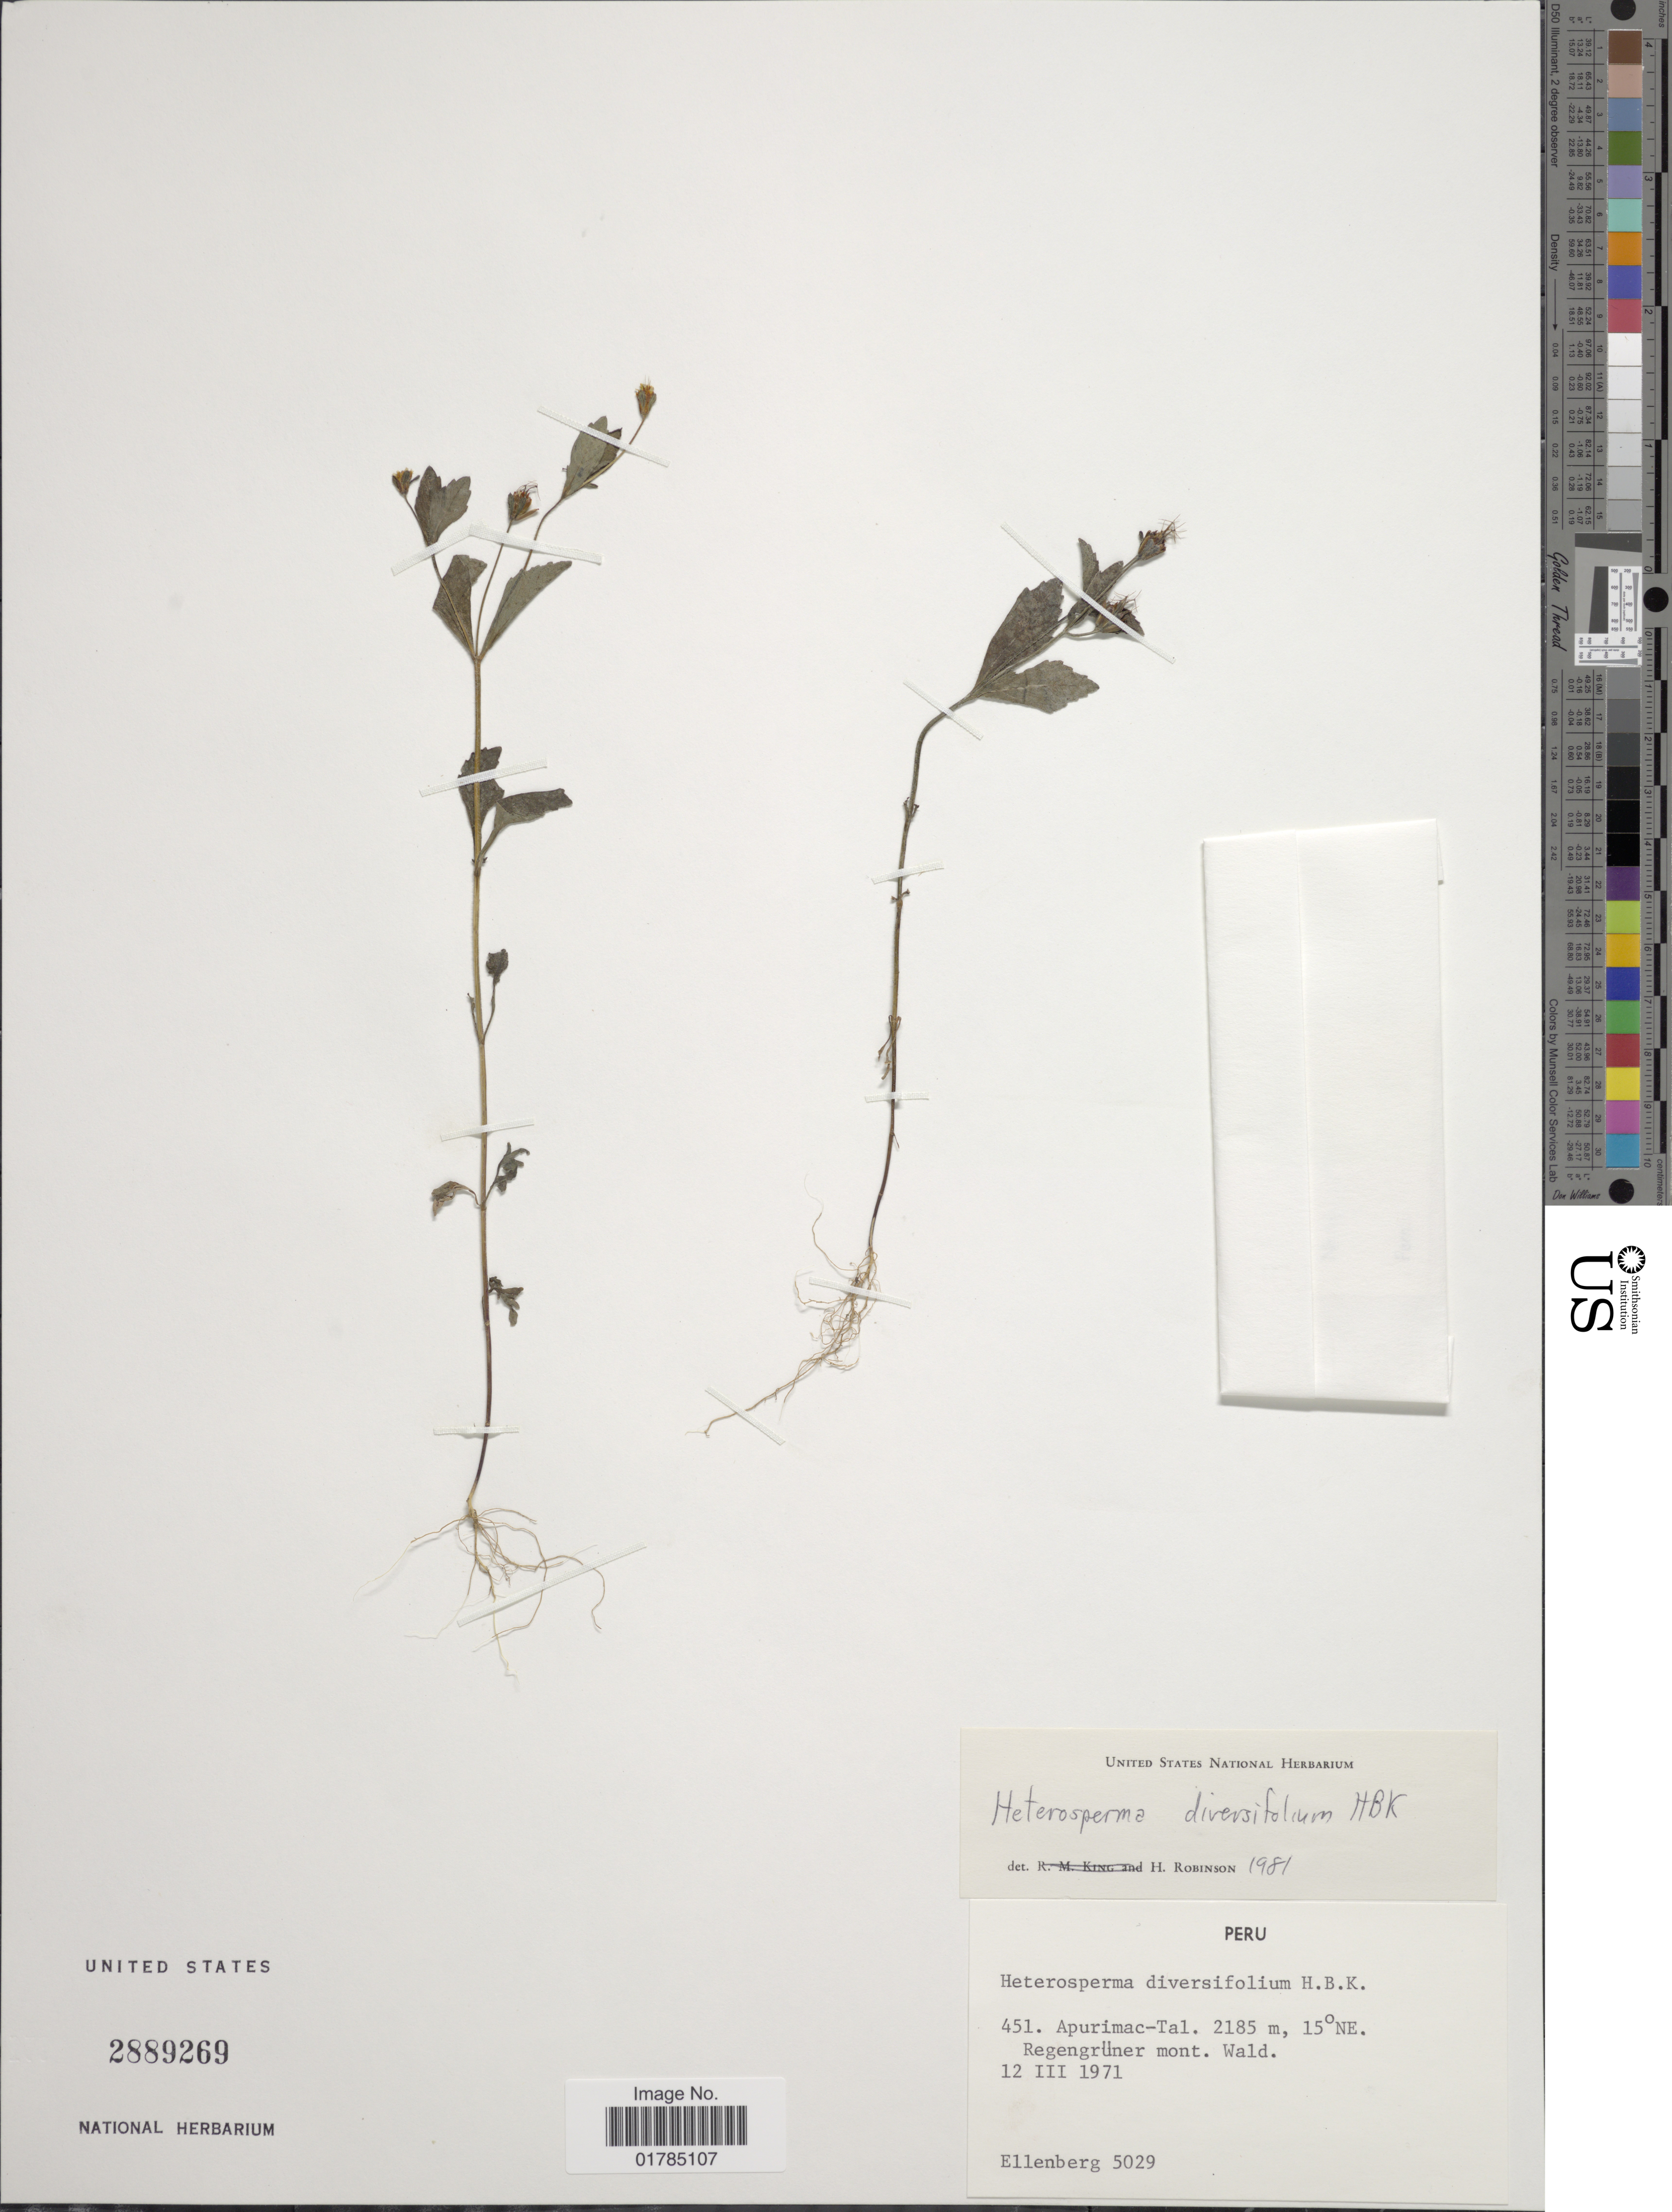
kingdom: Plantae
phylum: Tracheophyta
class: Magnoliopsida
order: Asterales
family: Asteraceae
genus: Heterosperma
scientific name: Heterosperma diversifolium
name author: Kunth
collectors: H. Ellenberg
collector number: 5029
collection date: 1971-03-12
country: Peru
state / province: Apurímac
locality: Apurimac-Tal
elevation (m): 2185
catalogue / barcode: US 2889269